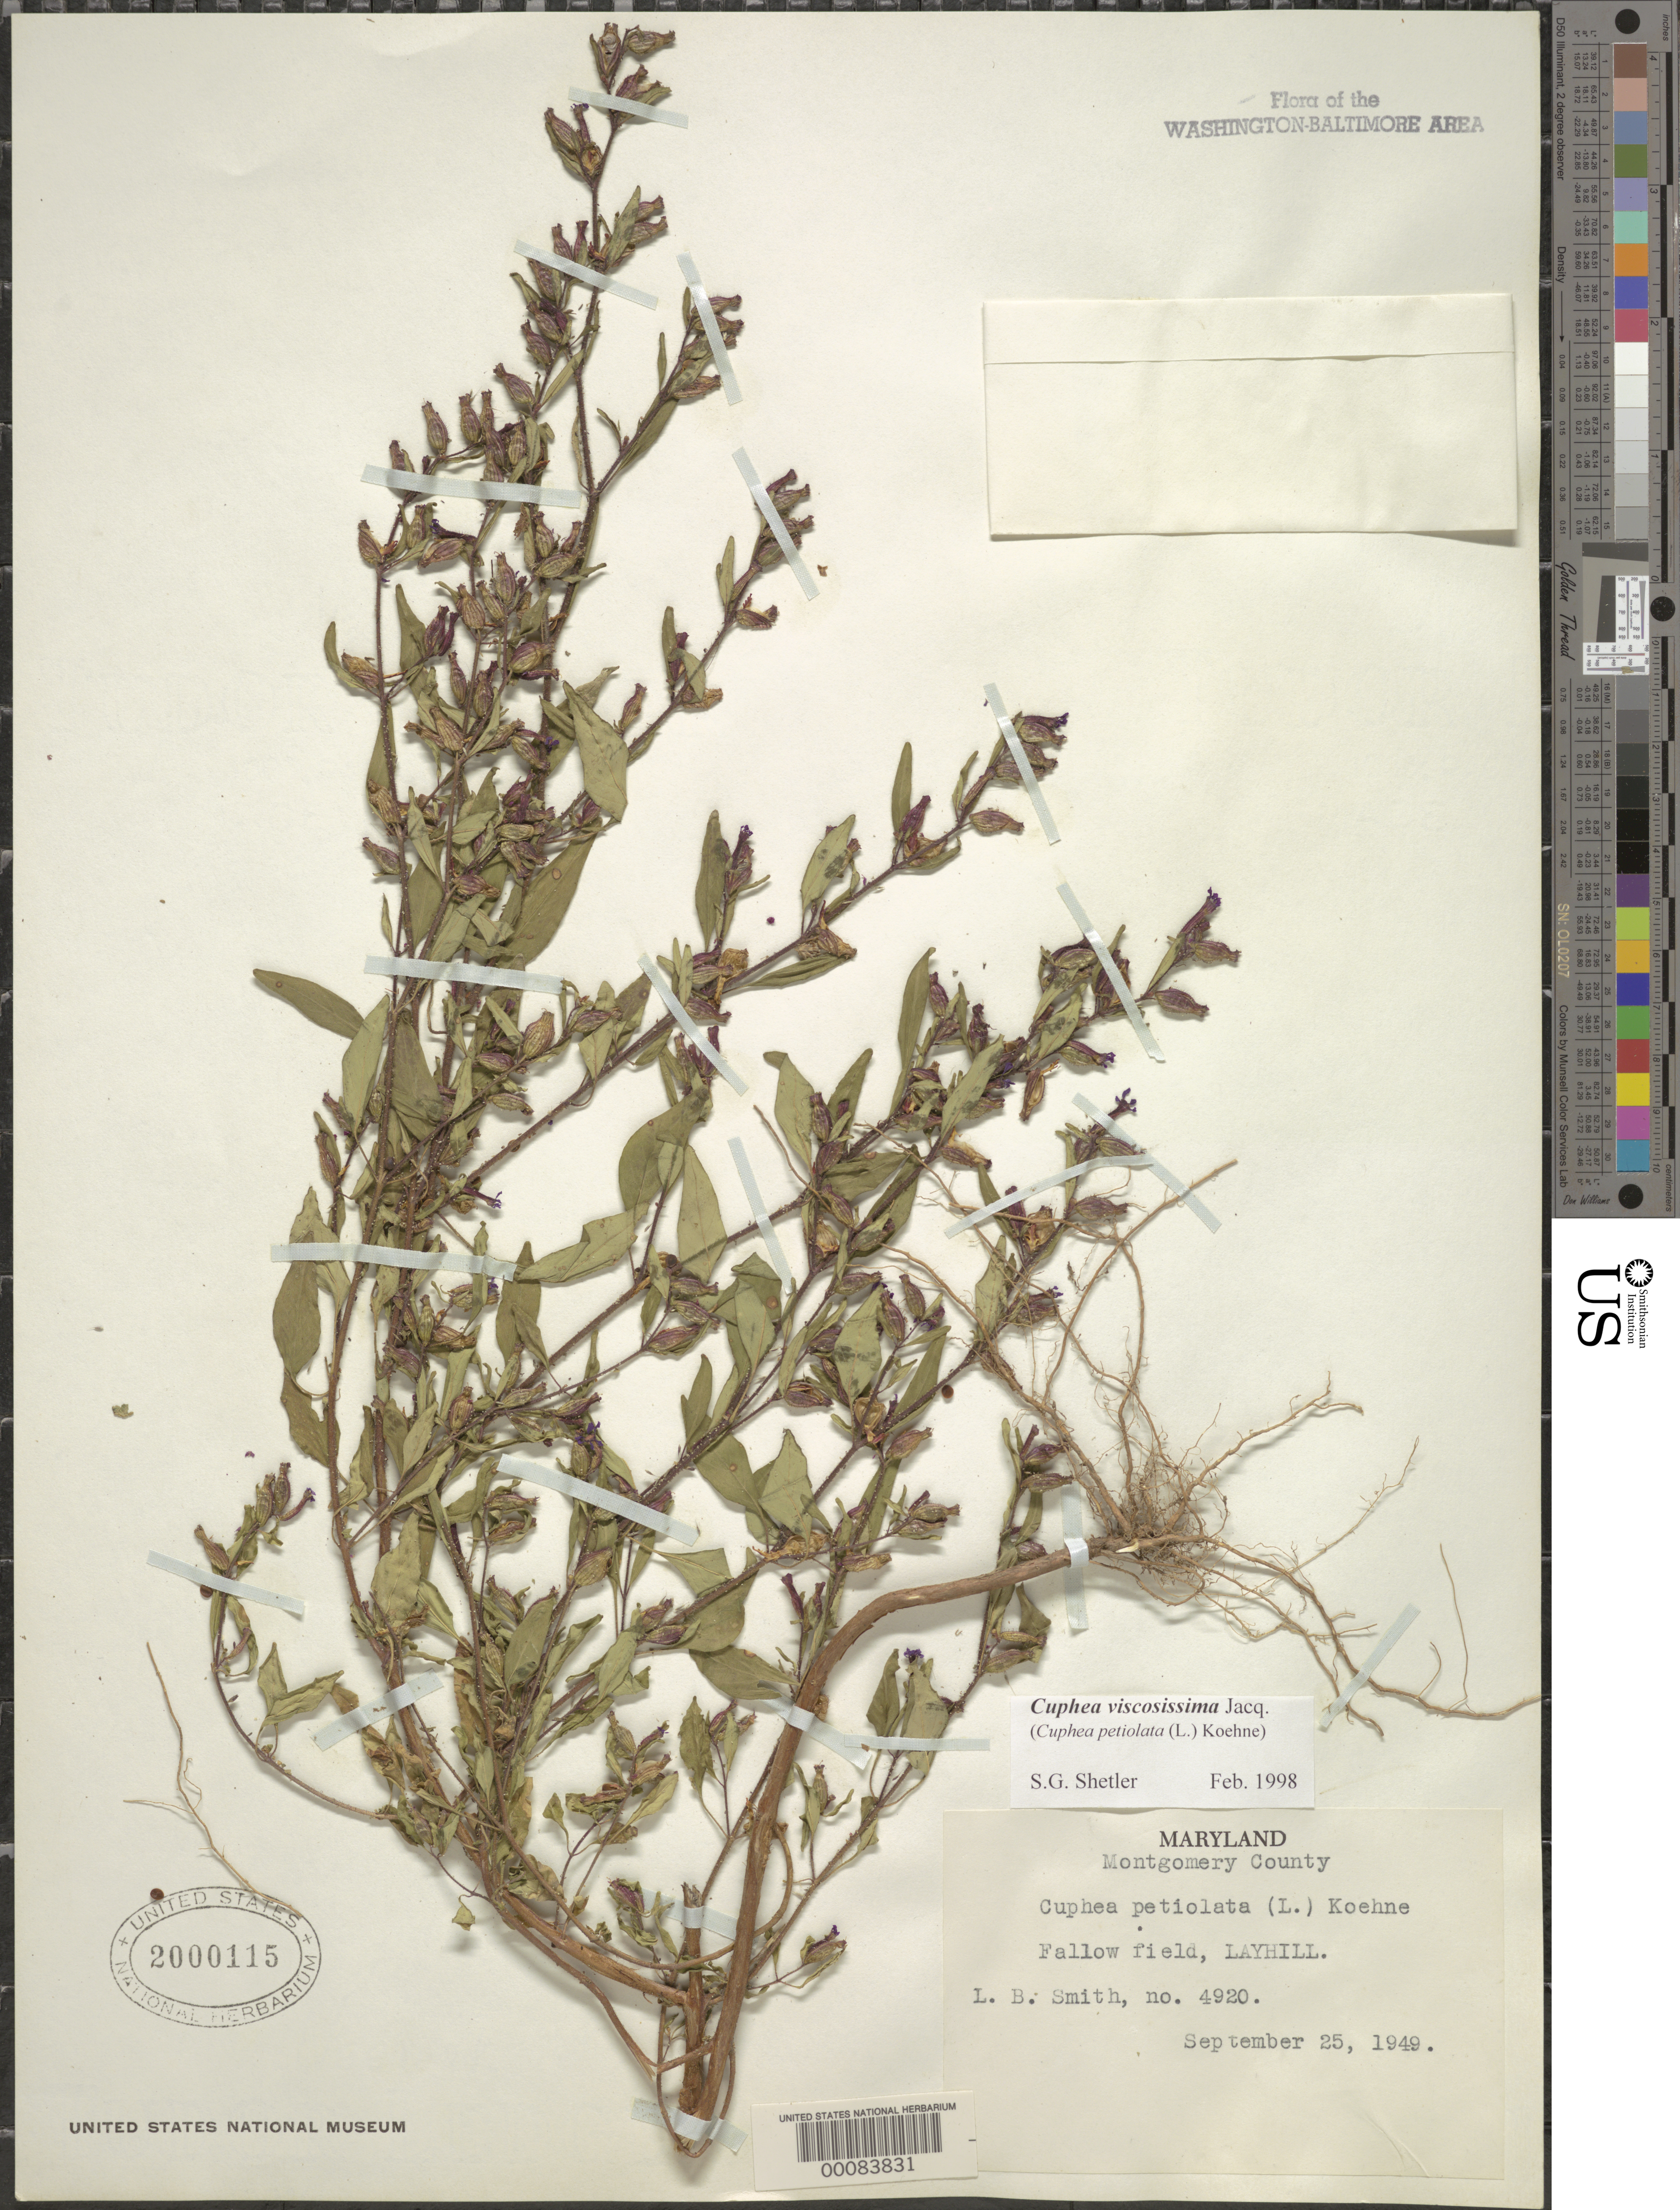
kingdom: Plantae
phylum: Tracheophyta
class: Magnoliopsida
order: Myrtales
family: Lythraceae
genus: Cuphea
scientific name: Cuphea viscosissima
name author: Jacq.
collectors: L. Smith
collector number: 4920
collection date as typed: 25 Sep 1949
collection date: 1949-09-25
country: United States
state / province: Maryland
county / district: Montgomery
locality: Layhill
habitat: Fallow field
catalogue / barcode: US 2000115